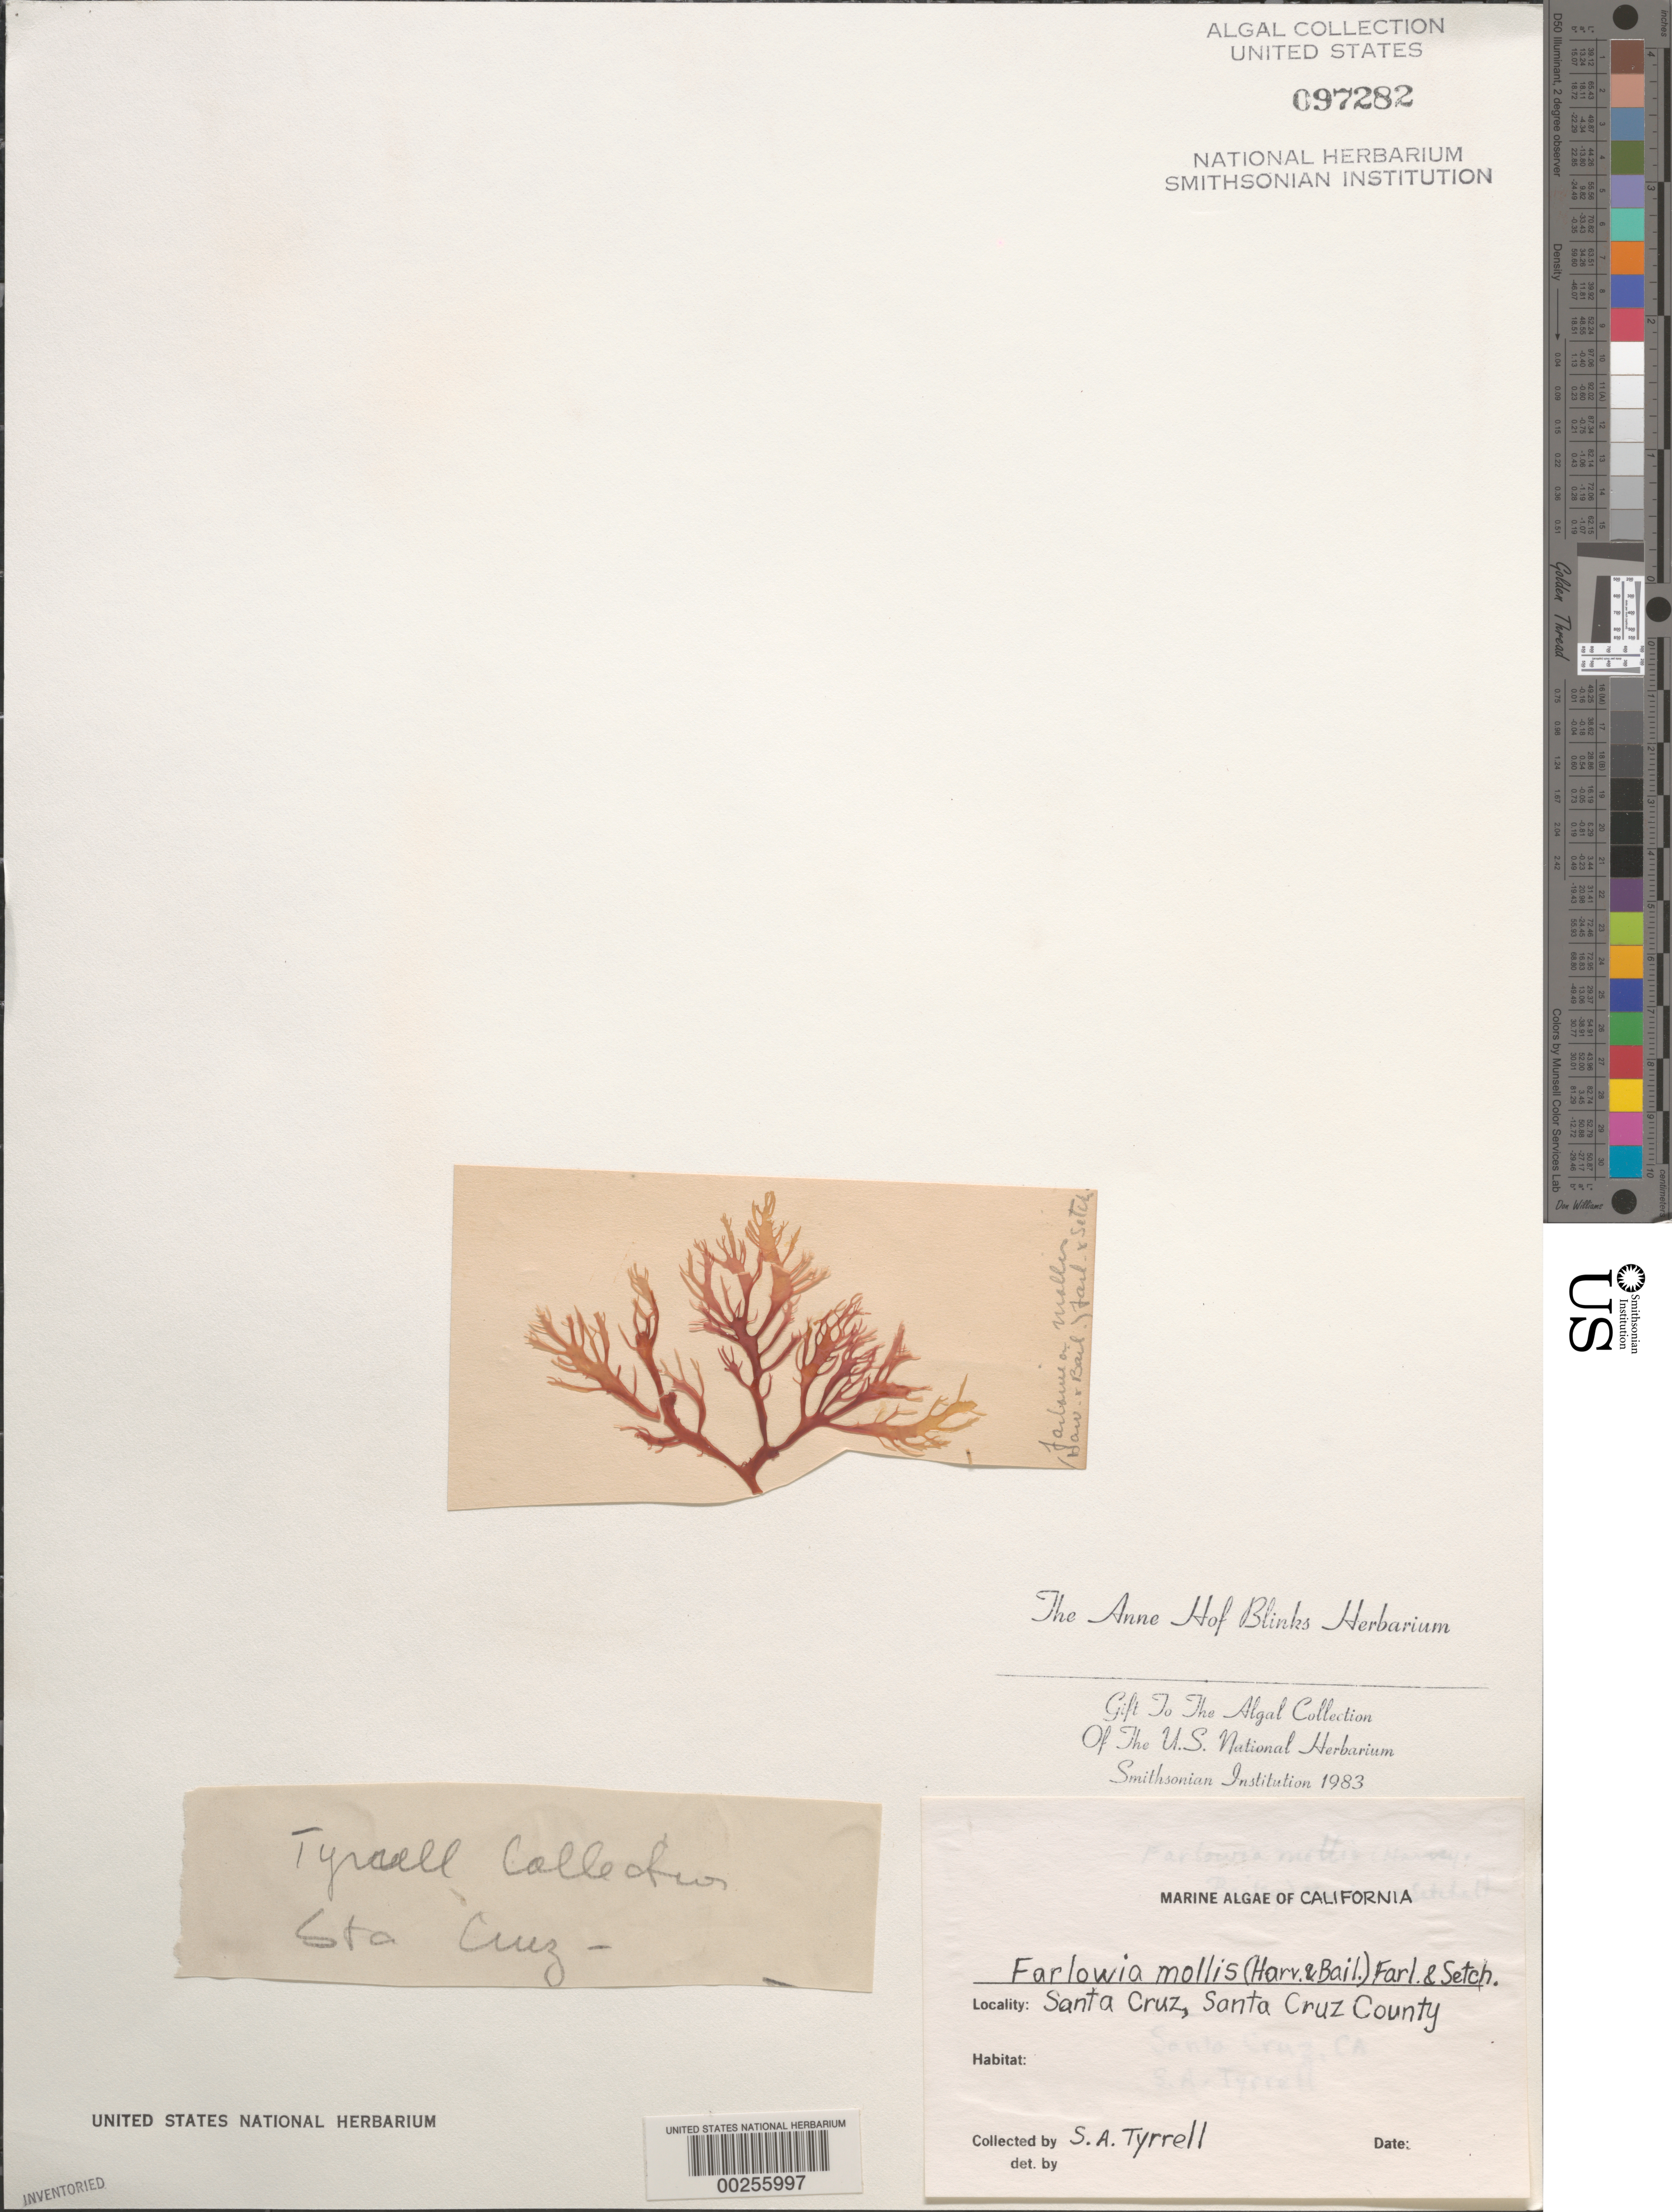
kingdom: Plantae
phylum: Rhodophyta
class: Florideophyceae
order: Gigartinales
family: Dumontiaceae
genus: Farlowia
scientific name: Farlowia mollis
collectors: C. Tyrrell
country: United States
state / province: California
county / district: Santa Cruz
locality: Santa Cruz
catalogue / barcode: US 97282